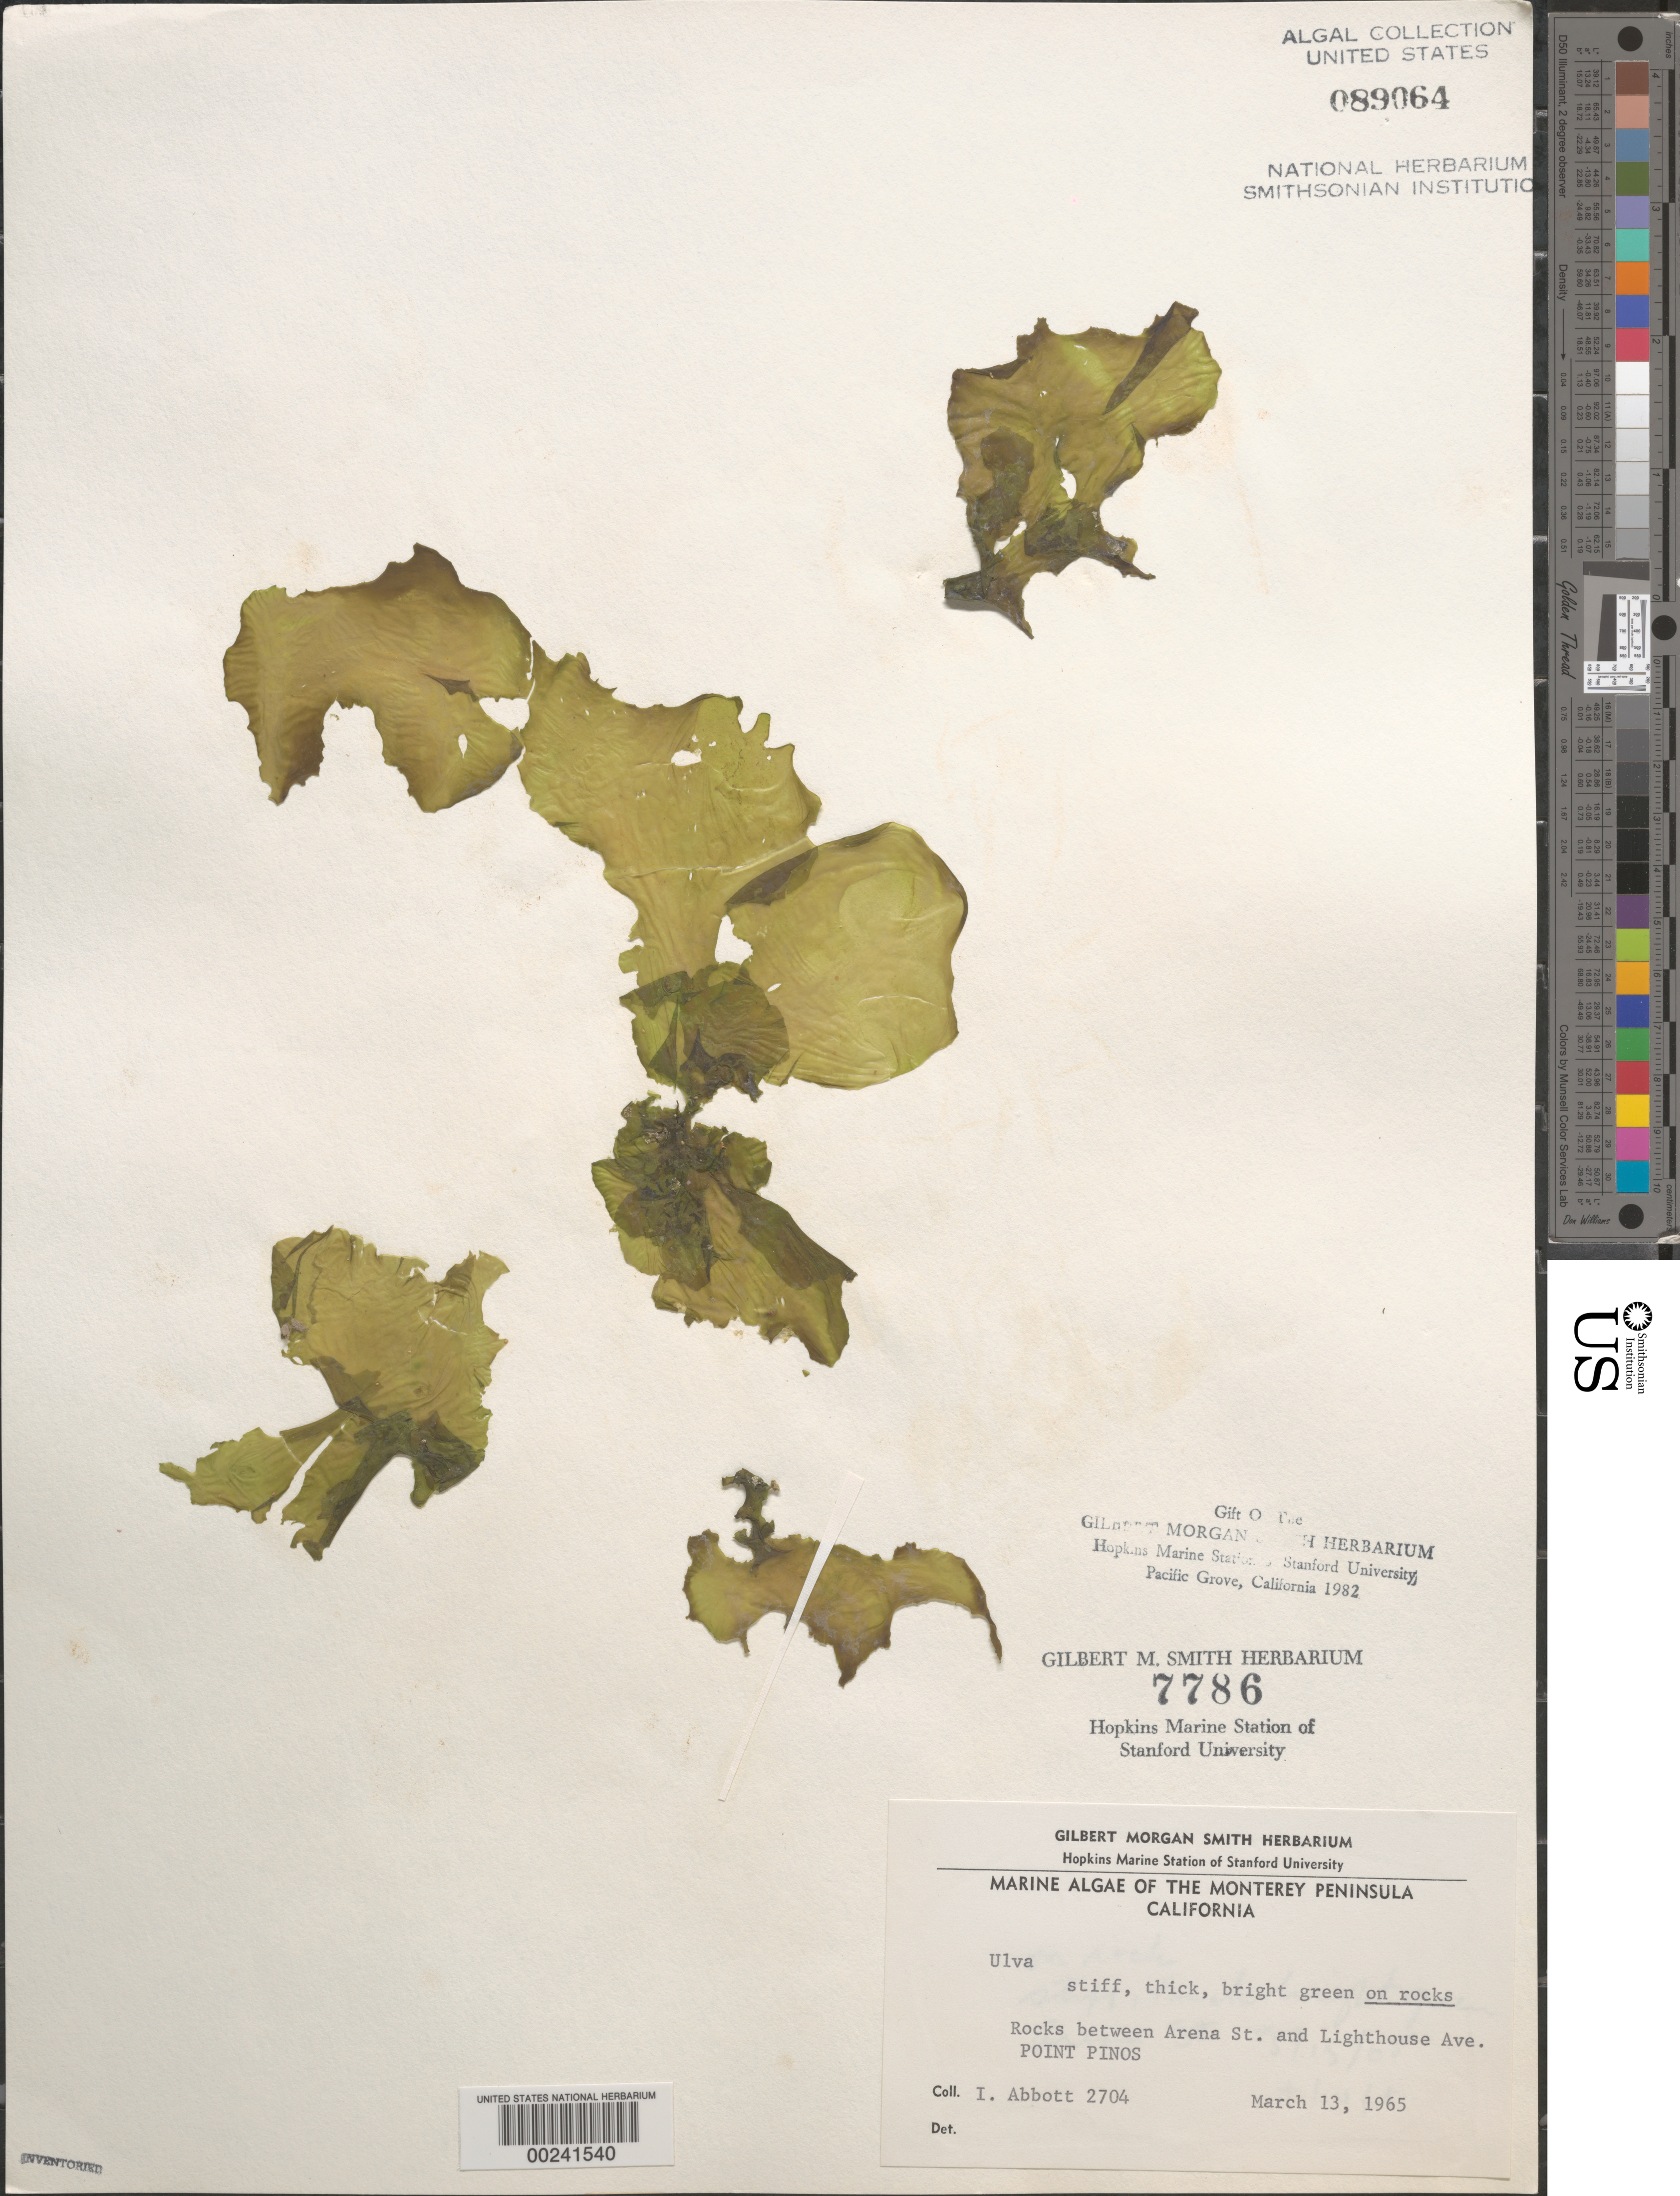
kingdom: Plantae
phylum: Chlorophyta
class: Ulvophyceae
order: Ulvales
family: Ulvaceae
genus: Ulva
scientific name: Ulva sp.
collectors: I. A. Abbott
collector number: IAA 2704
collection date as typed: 13 Mar 1965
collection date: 1965-03-13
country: United States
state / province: California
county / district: Monterey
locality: Point Pinos, between Arena Street and Lighthouse Avenue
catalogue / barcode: US 89064